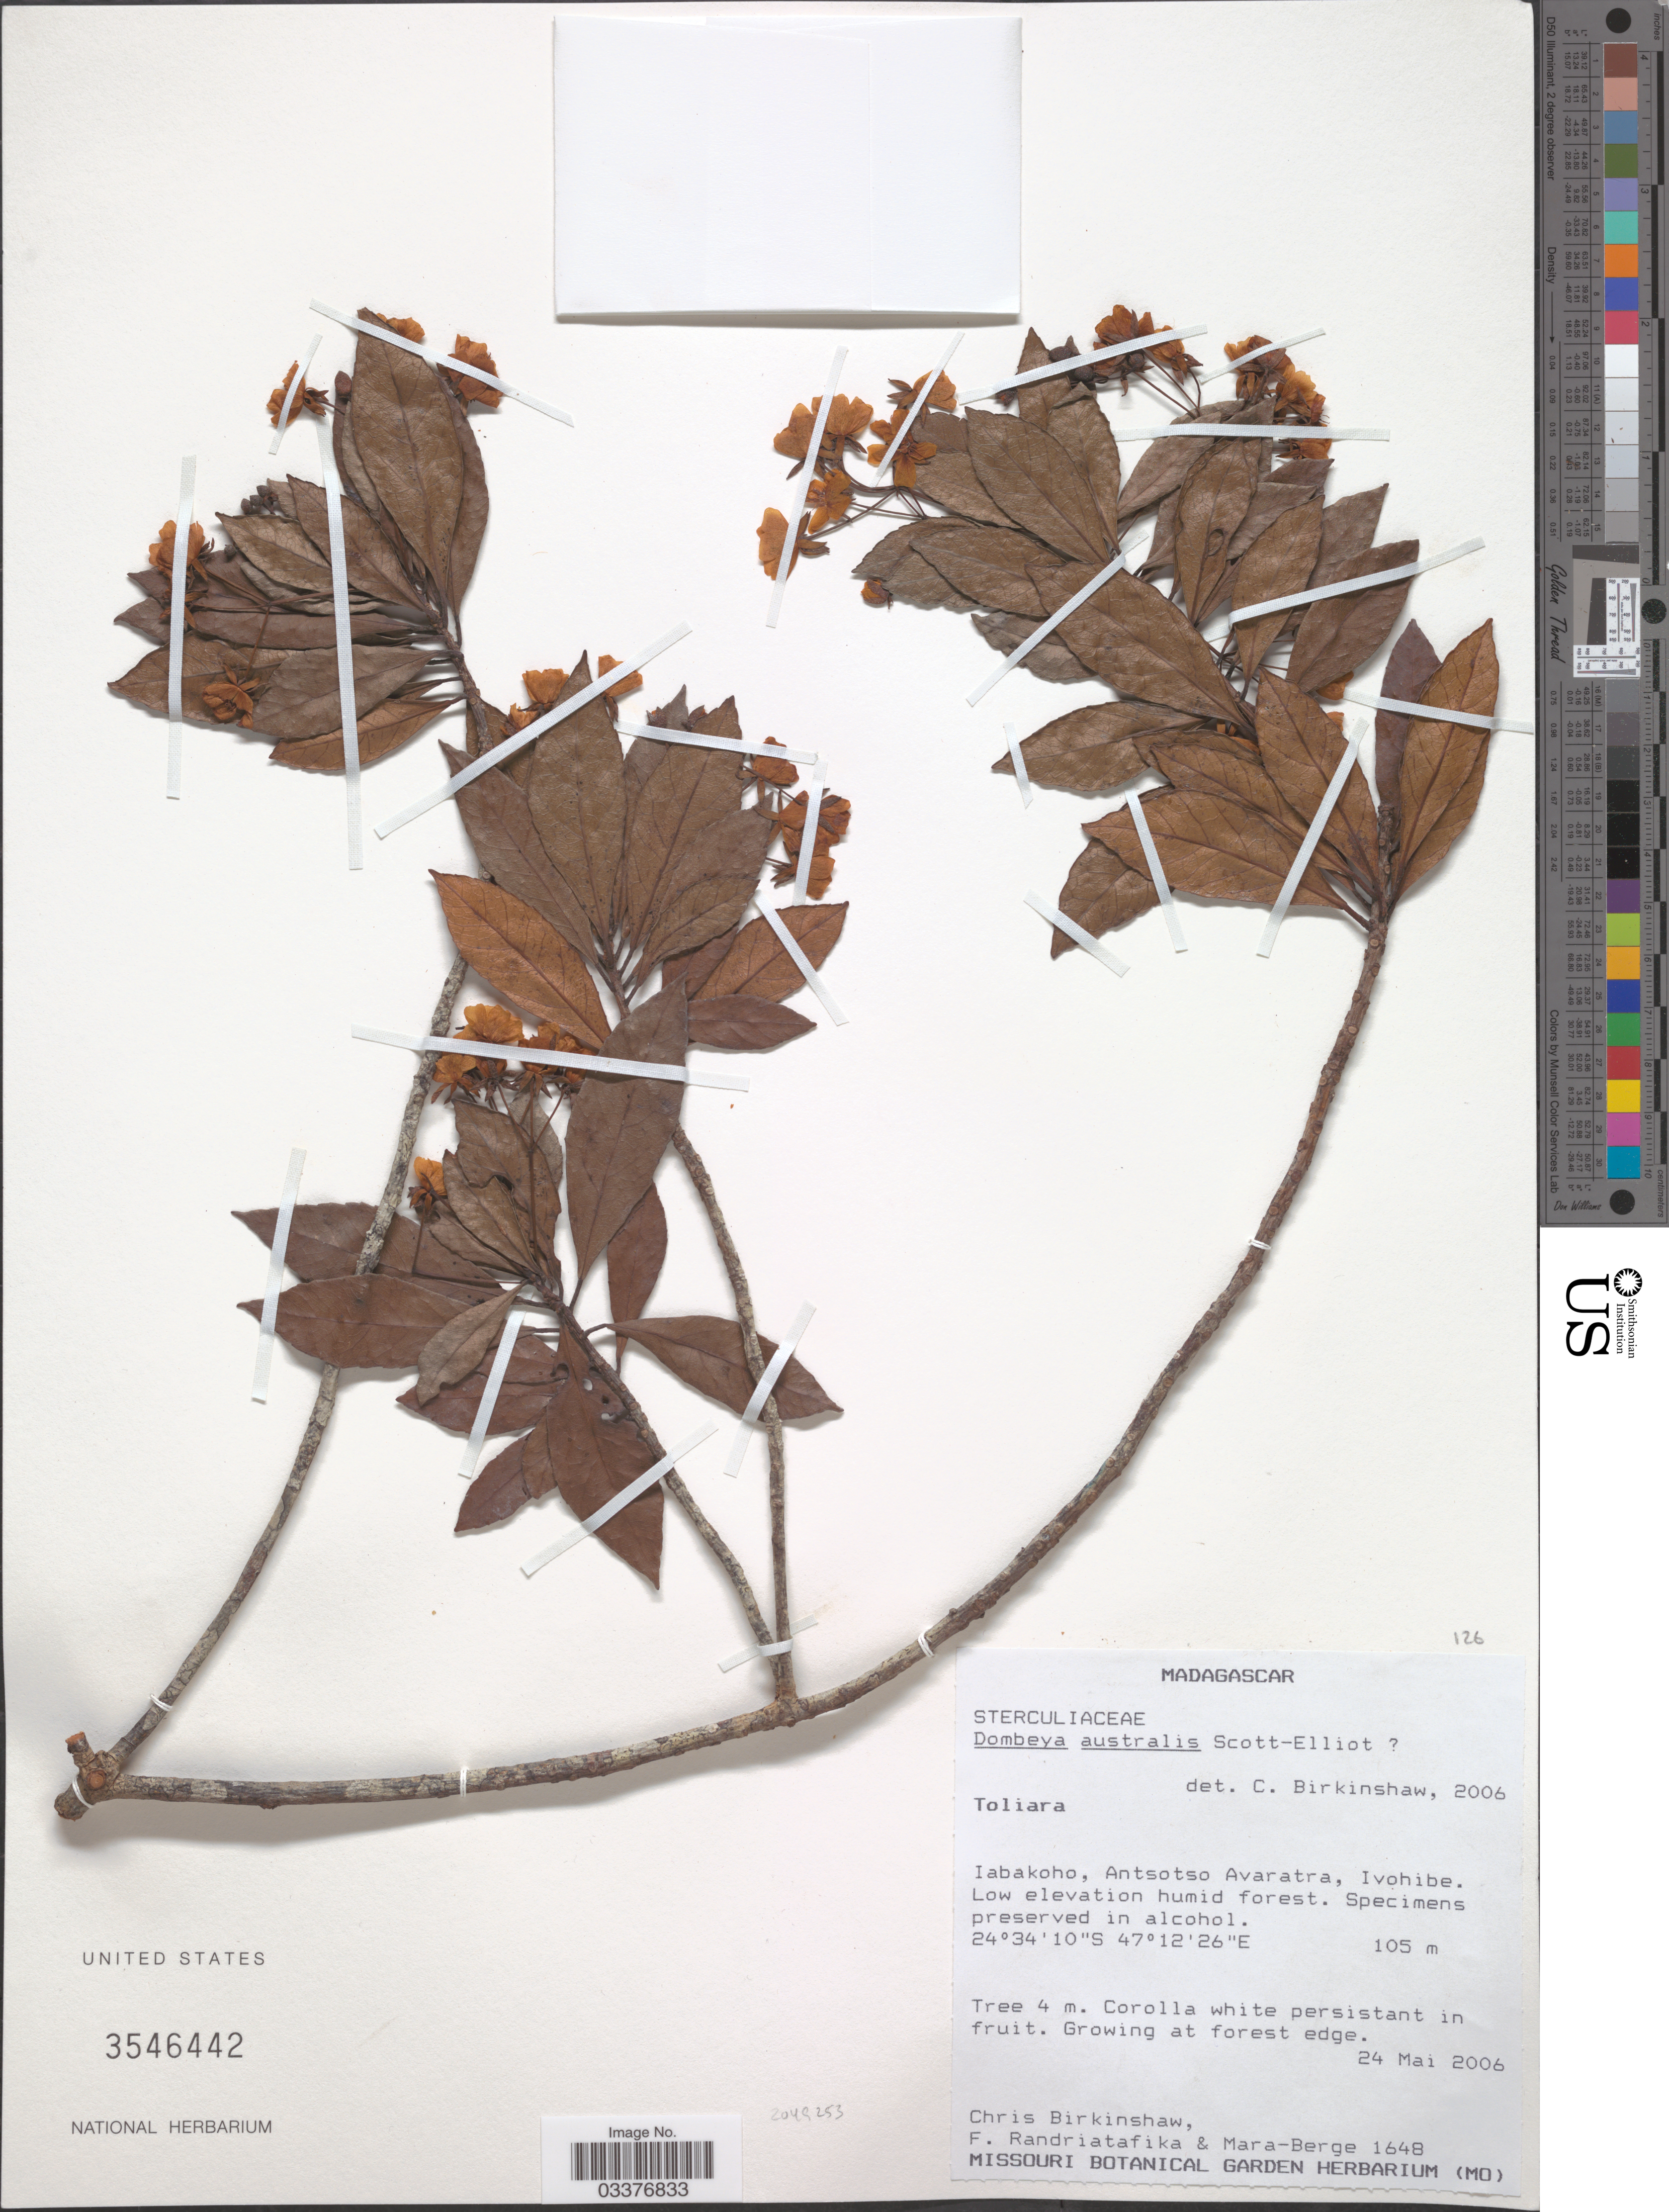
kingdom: Plantae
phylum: Tracheophyta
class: Magnoliopsida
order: Malvales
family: Malvaceae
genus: Dombeya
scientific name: Dombeya australis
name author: Scott Elliot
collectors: C. R. Birkinshaw, F. Randriatafika & Mara-Berge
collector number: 1648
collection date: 2006-05-24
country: Madagascar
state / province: Anosy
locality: Iabakoho, Antsotso Avaratra, Ivohibe. Low elevation.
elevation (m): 105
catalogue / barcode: US 3546442